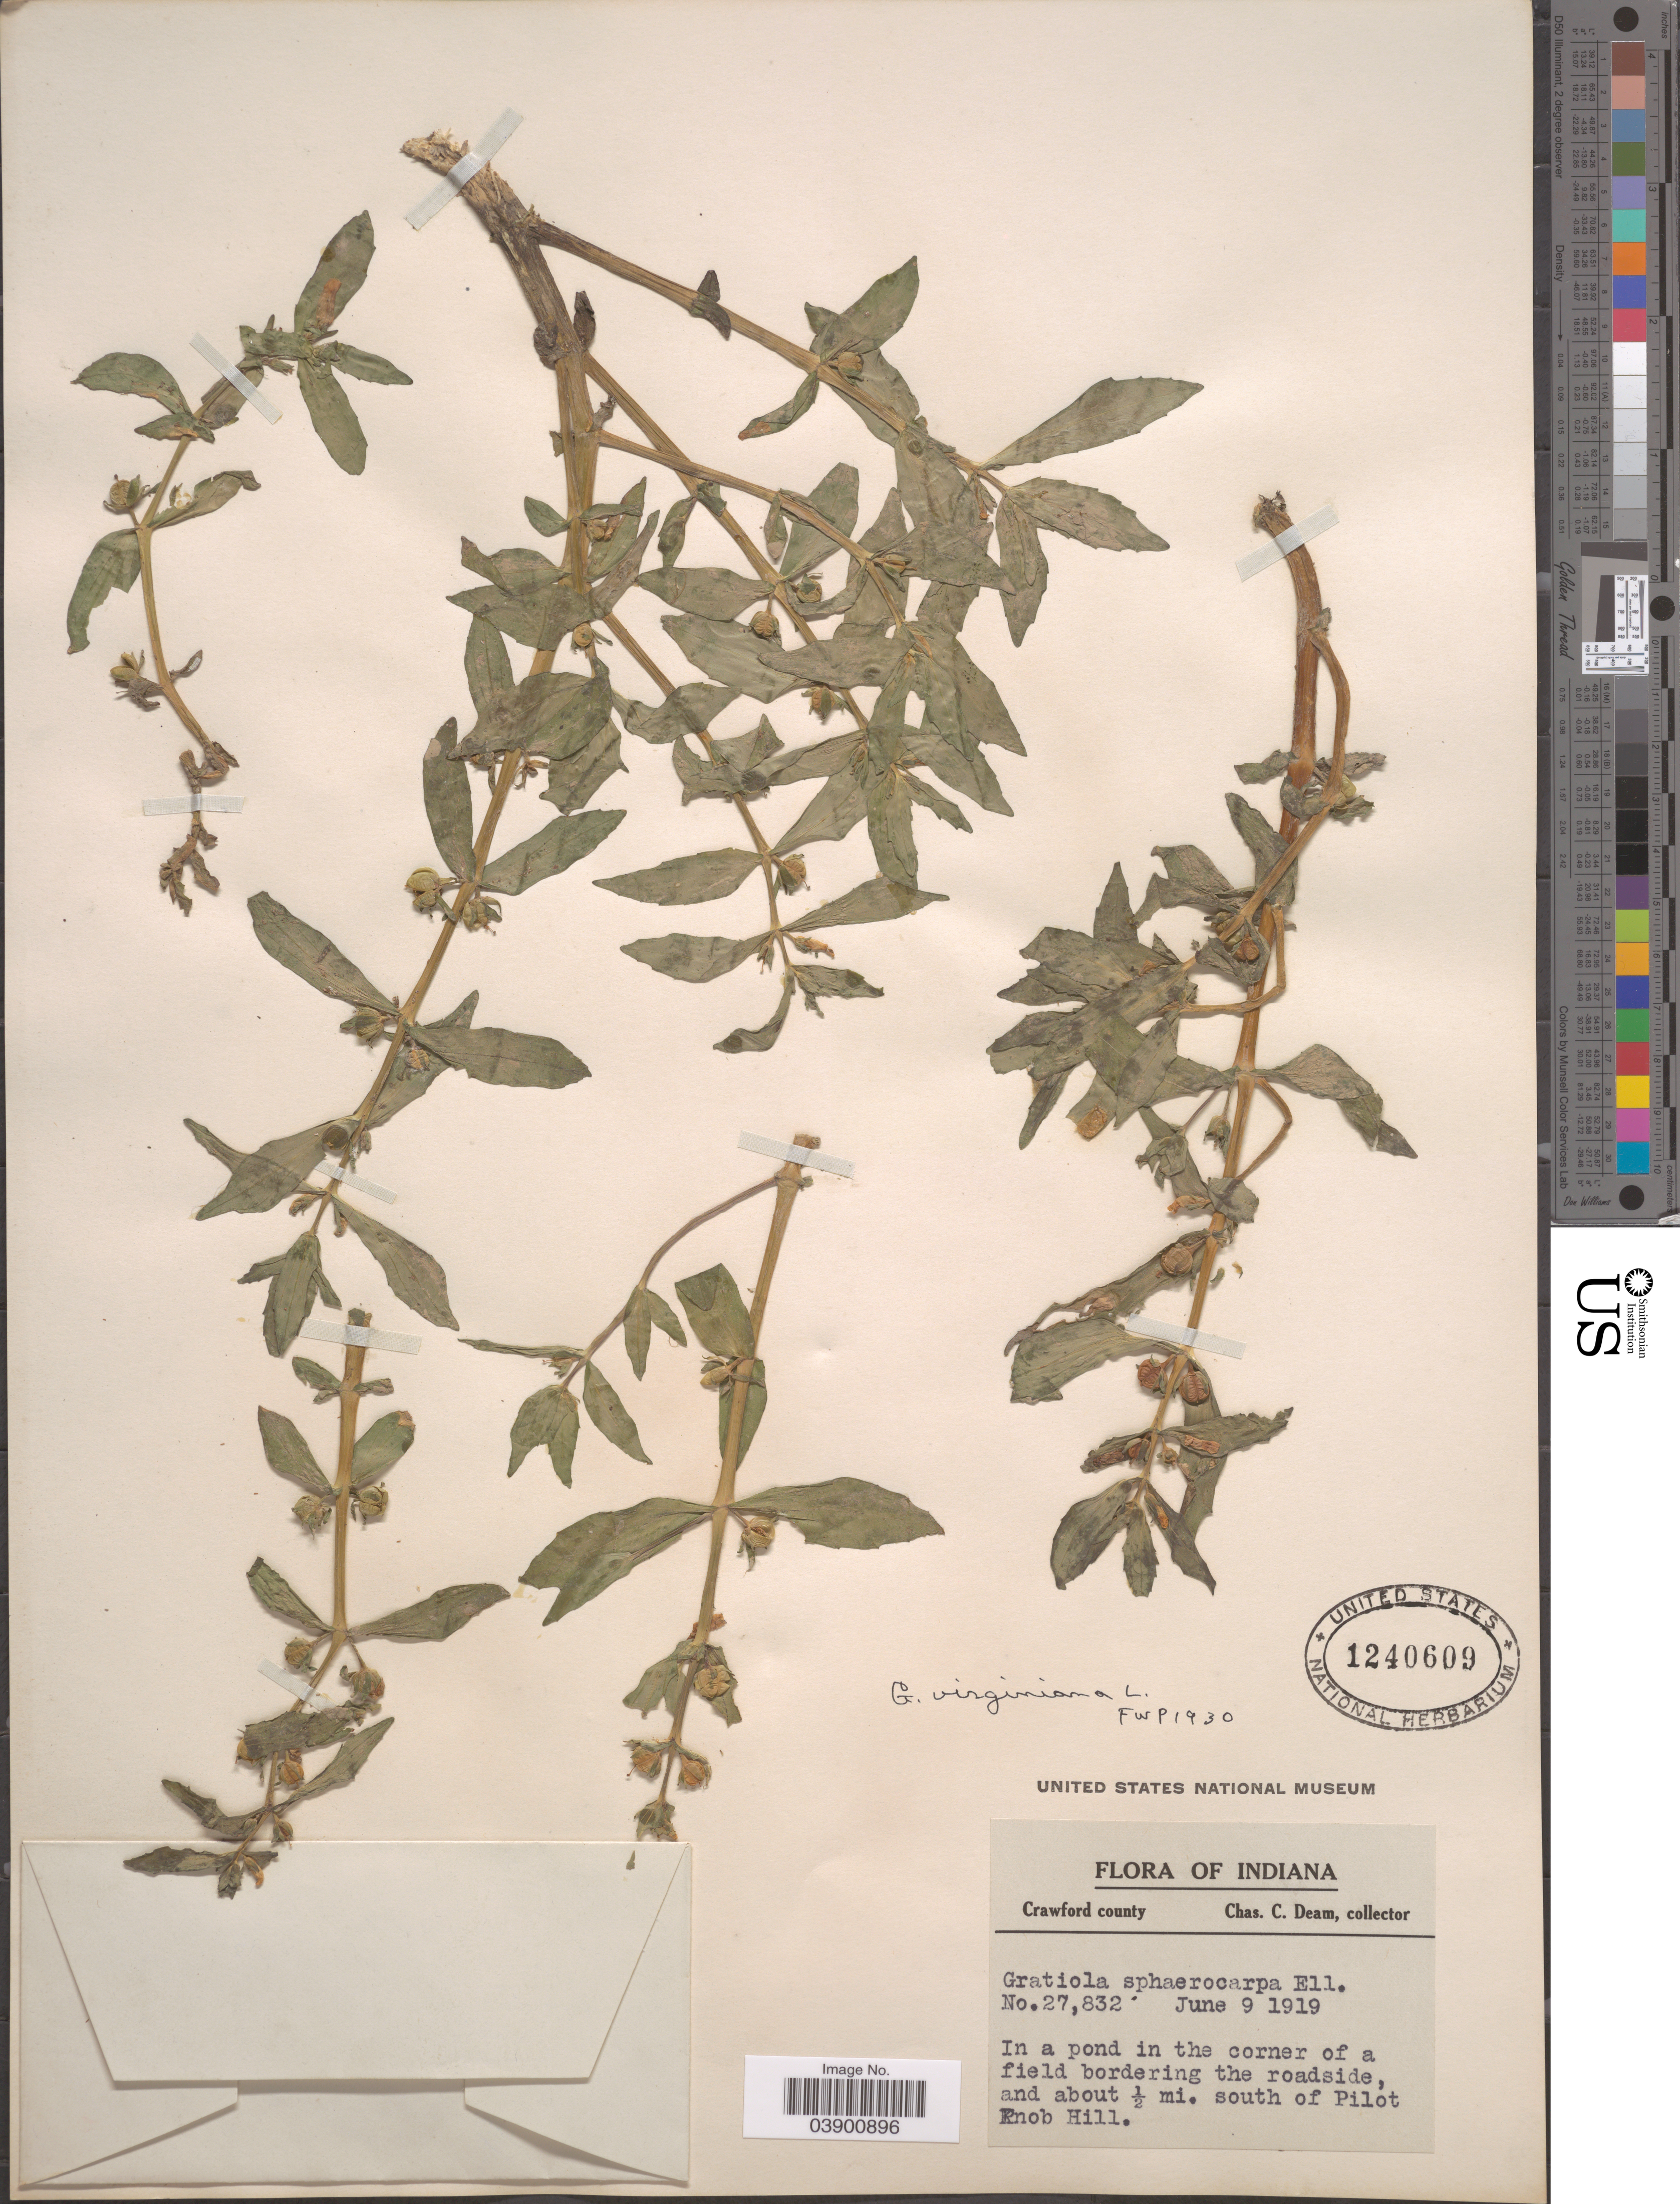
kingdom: Plantae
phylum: Tracheophyta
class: Magnoliopsida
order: Lamiales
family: Plantaginaceae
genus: Gratiola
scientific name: Gratiola virginiana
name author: L.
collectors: C. C. Deam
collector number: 27832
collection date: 1919-06-09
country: United States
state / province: Indiana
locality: Crawford county. In a pond in the corner of a field bordering the roadside, and about ½ mi. south of Pilot Knob Hill.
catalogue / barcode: US 1240609